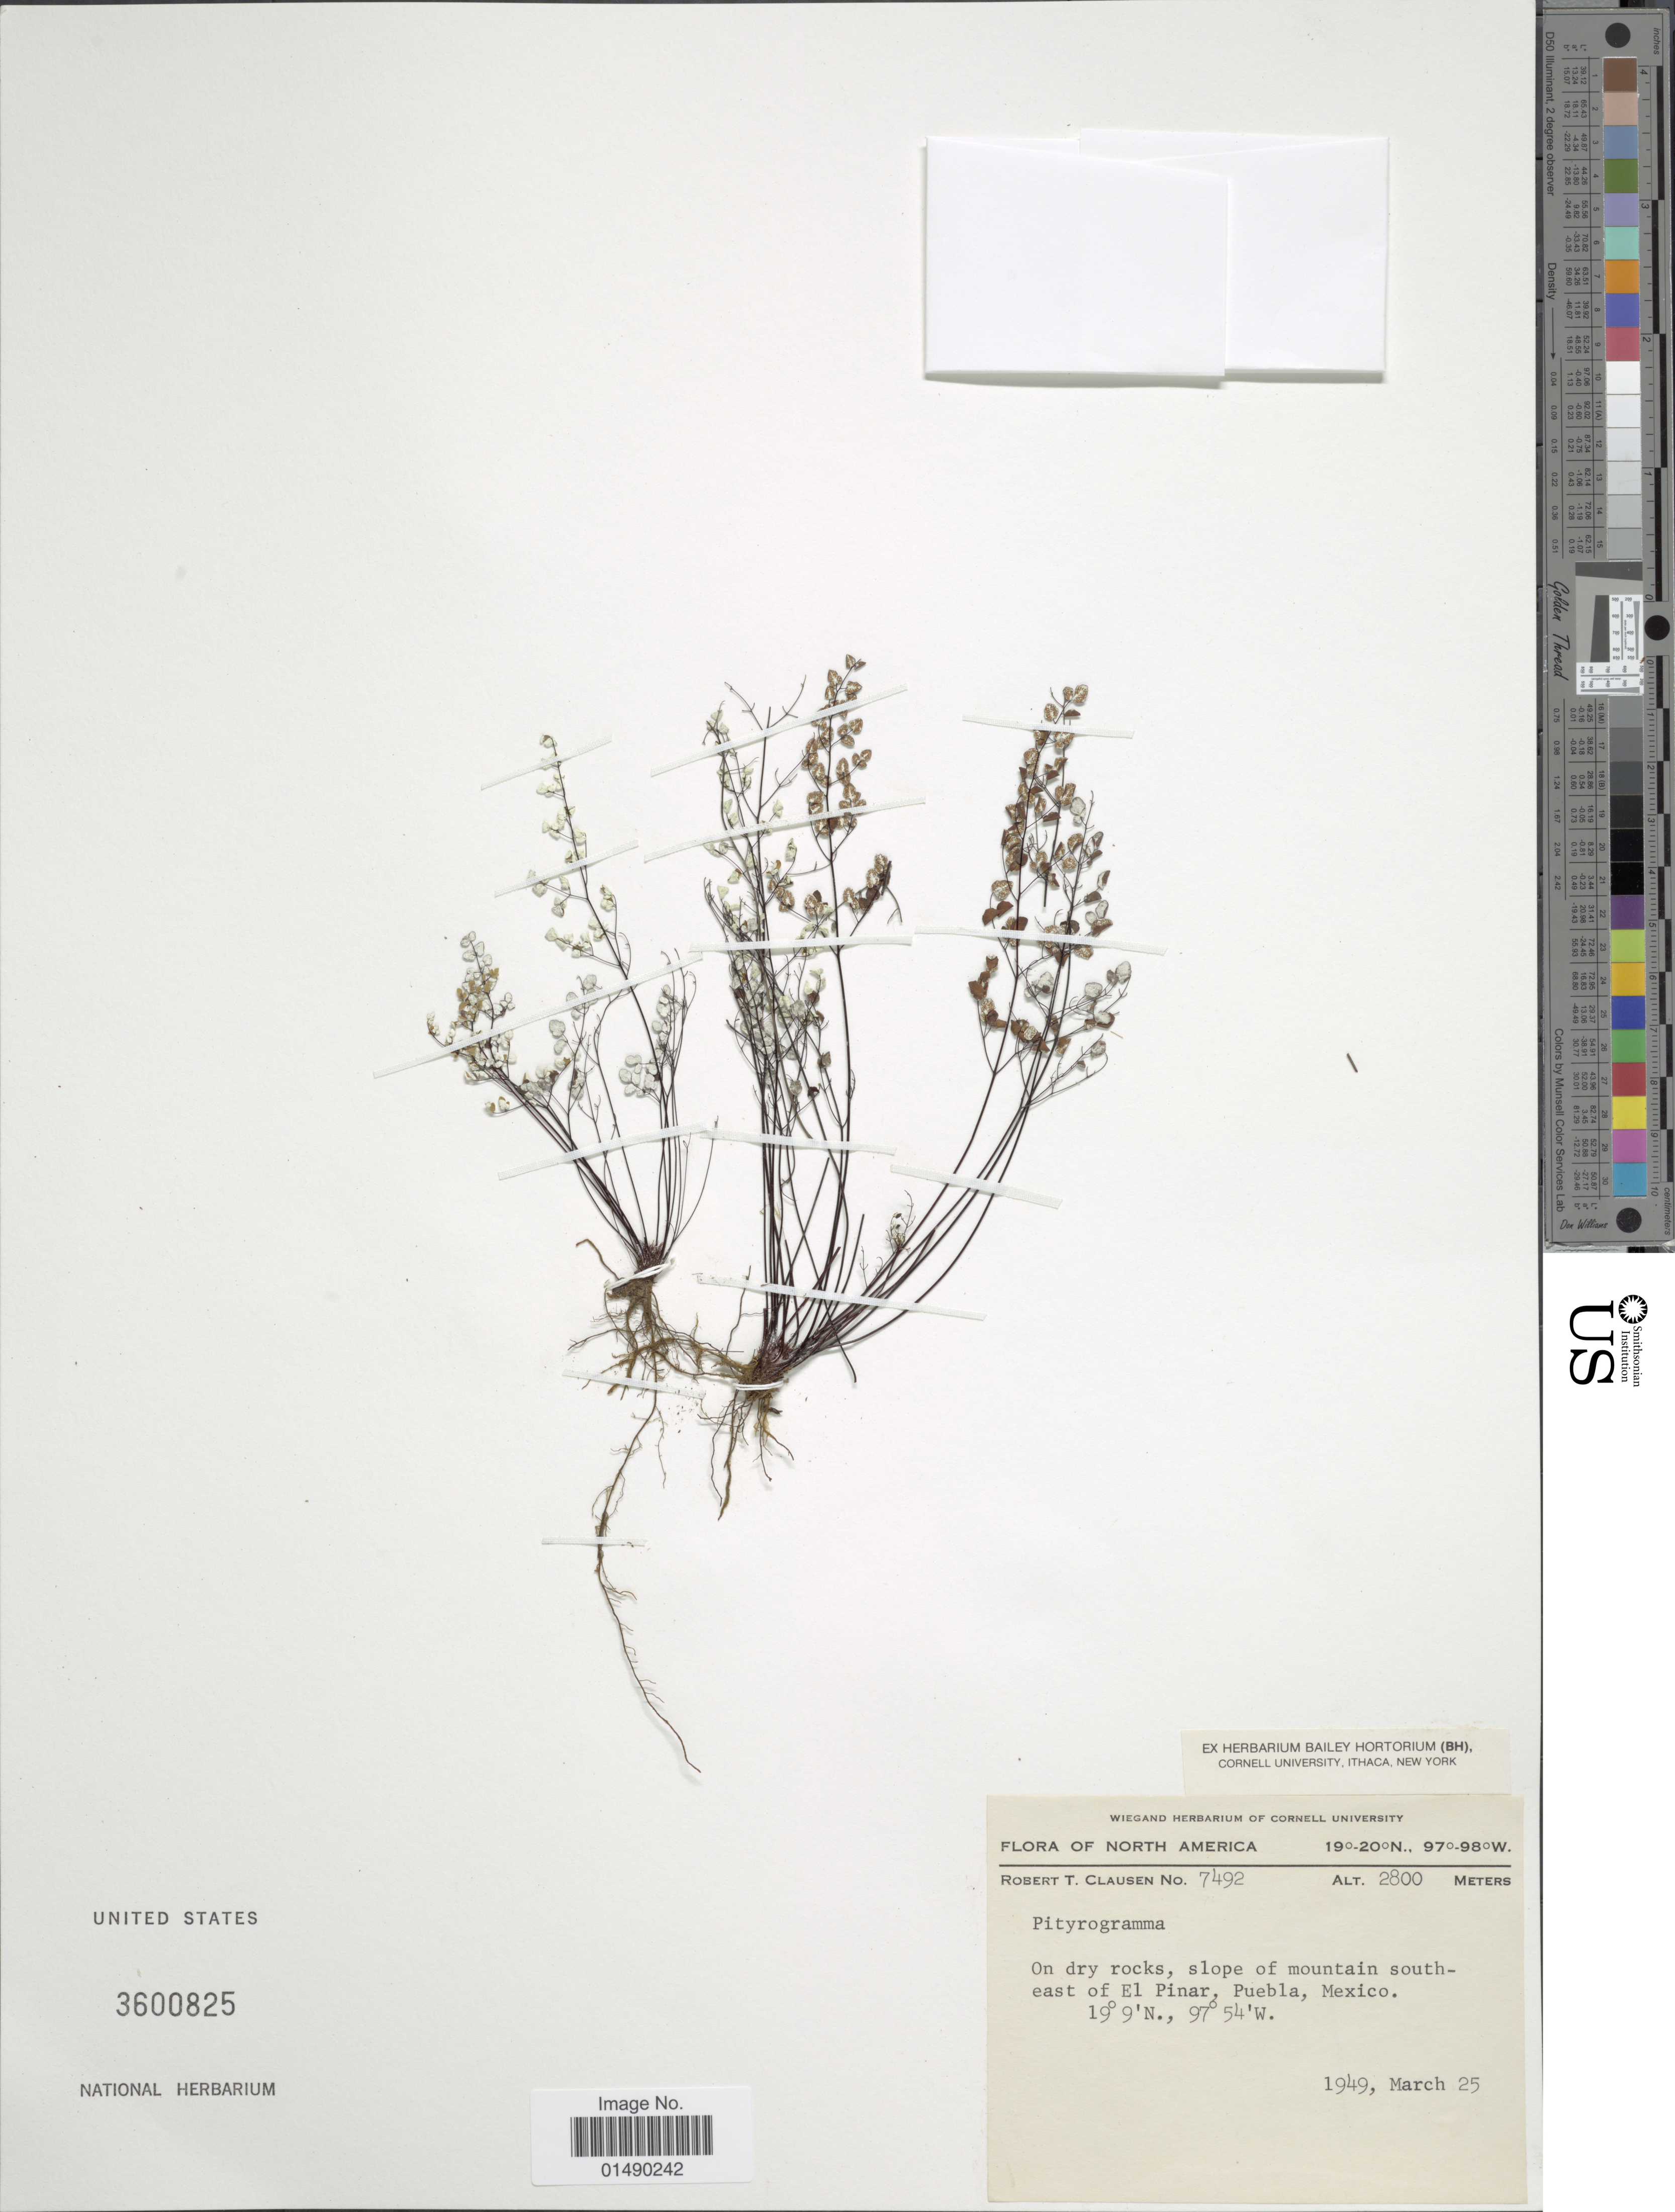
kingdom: Plantae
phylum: Tracheophyta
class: Polypodiopsida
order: Polypodiales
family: Pteridaceae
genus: Argyrochosma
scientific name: Argyrochosma peninsularis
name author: (Maxon & Weath.) Windham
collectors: R. T. Clausen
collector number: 7492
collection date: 1949-03-25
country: Mexico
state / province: Puebla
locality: Mexico, North America, on dry rocks, slope of mountain southeast of El Pinar.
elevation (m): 2800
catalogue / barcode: US 3600825